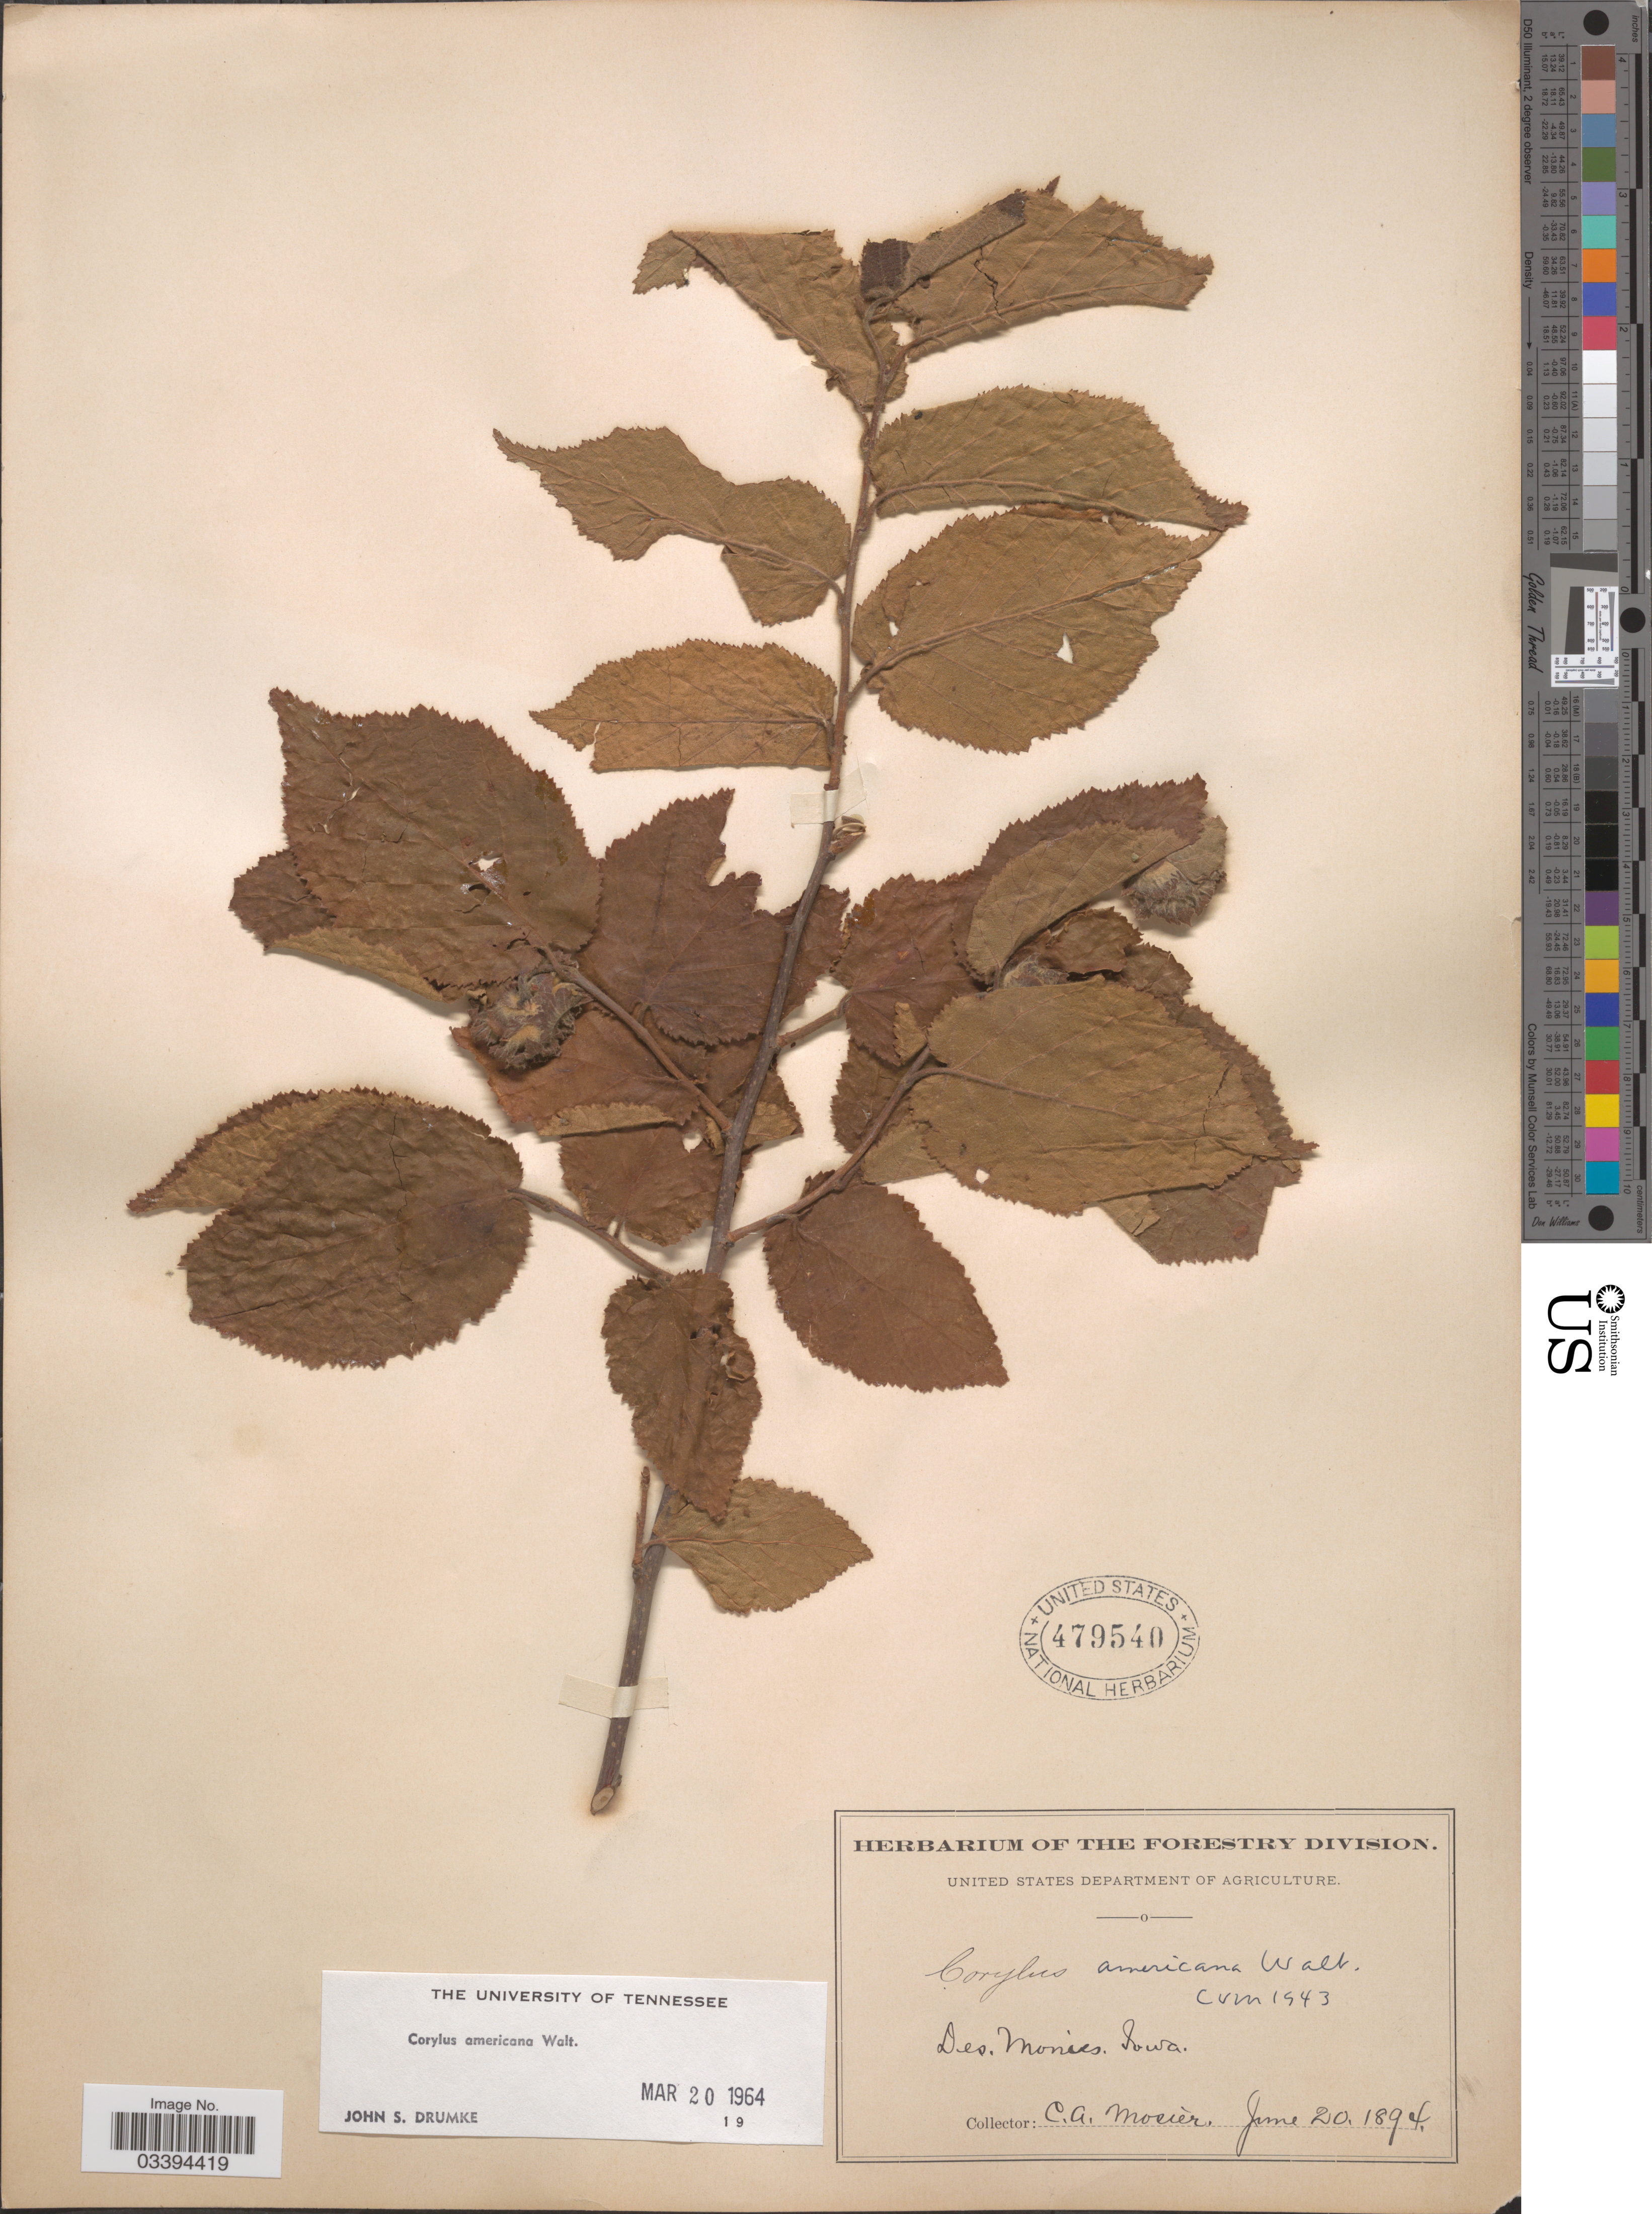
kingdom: Plantae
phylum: Tracheophyta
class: Magnoliopsida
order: Fagales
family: Betulaceae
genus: Corylus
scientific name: Corylus americana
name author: Walter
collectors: C. A. Mosier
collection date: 1894-06-20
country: United States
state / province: Iowa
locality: Des Moines.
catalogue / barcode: US 479540